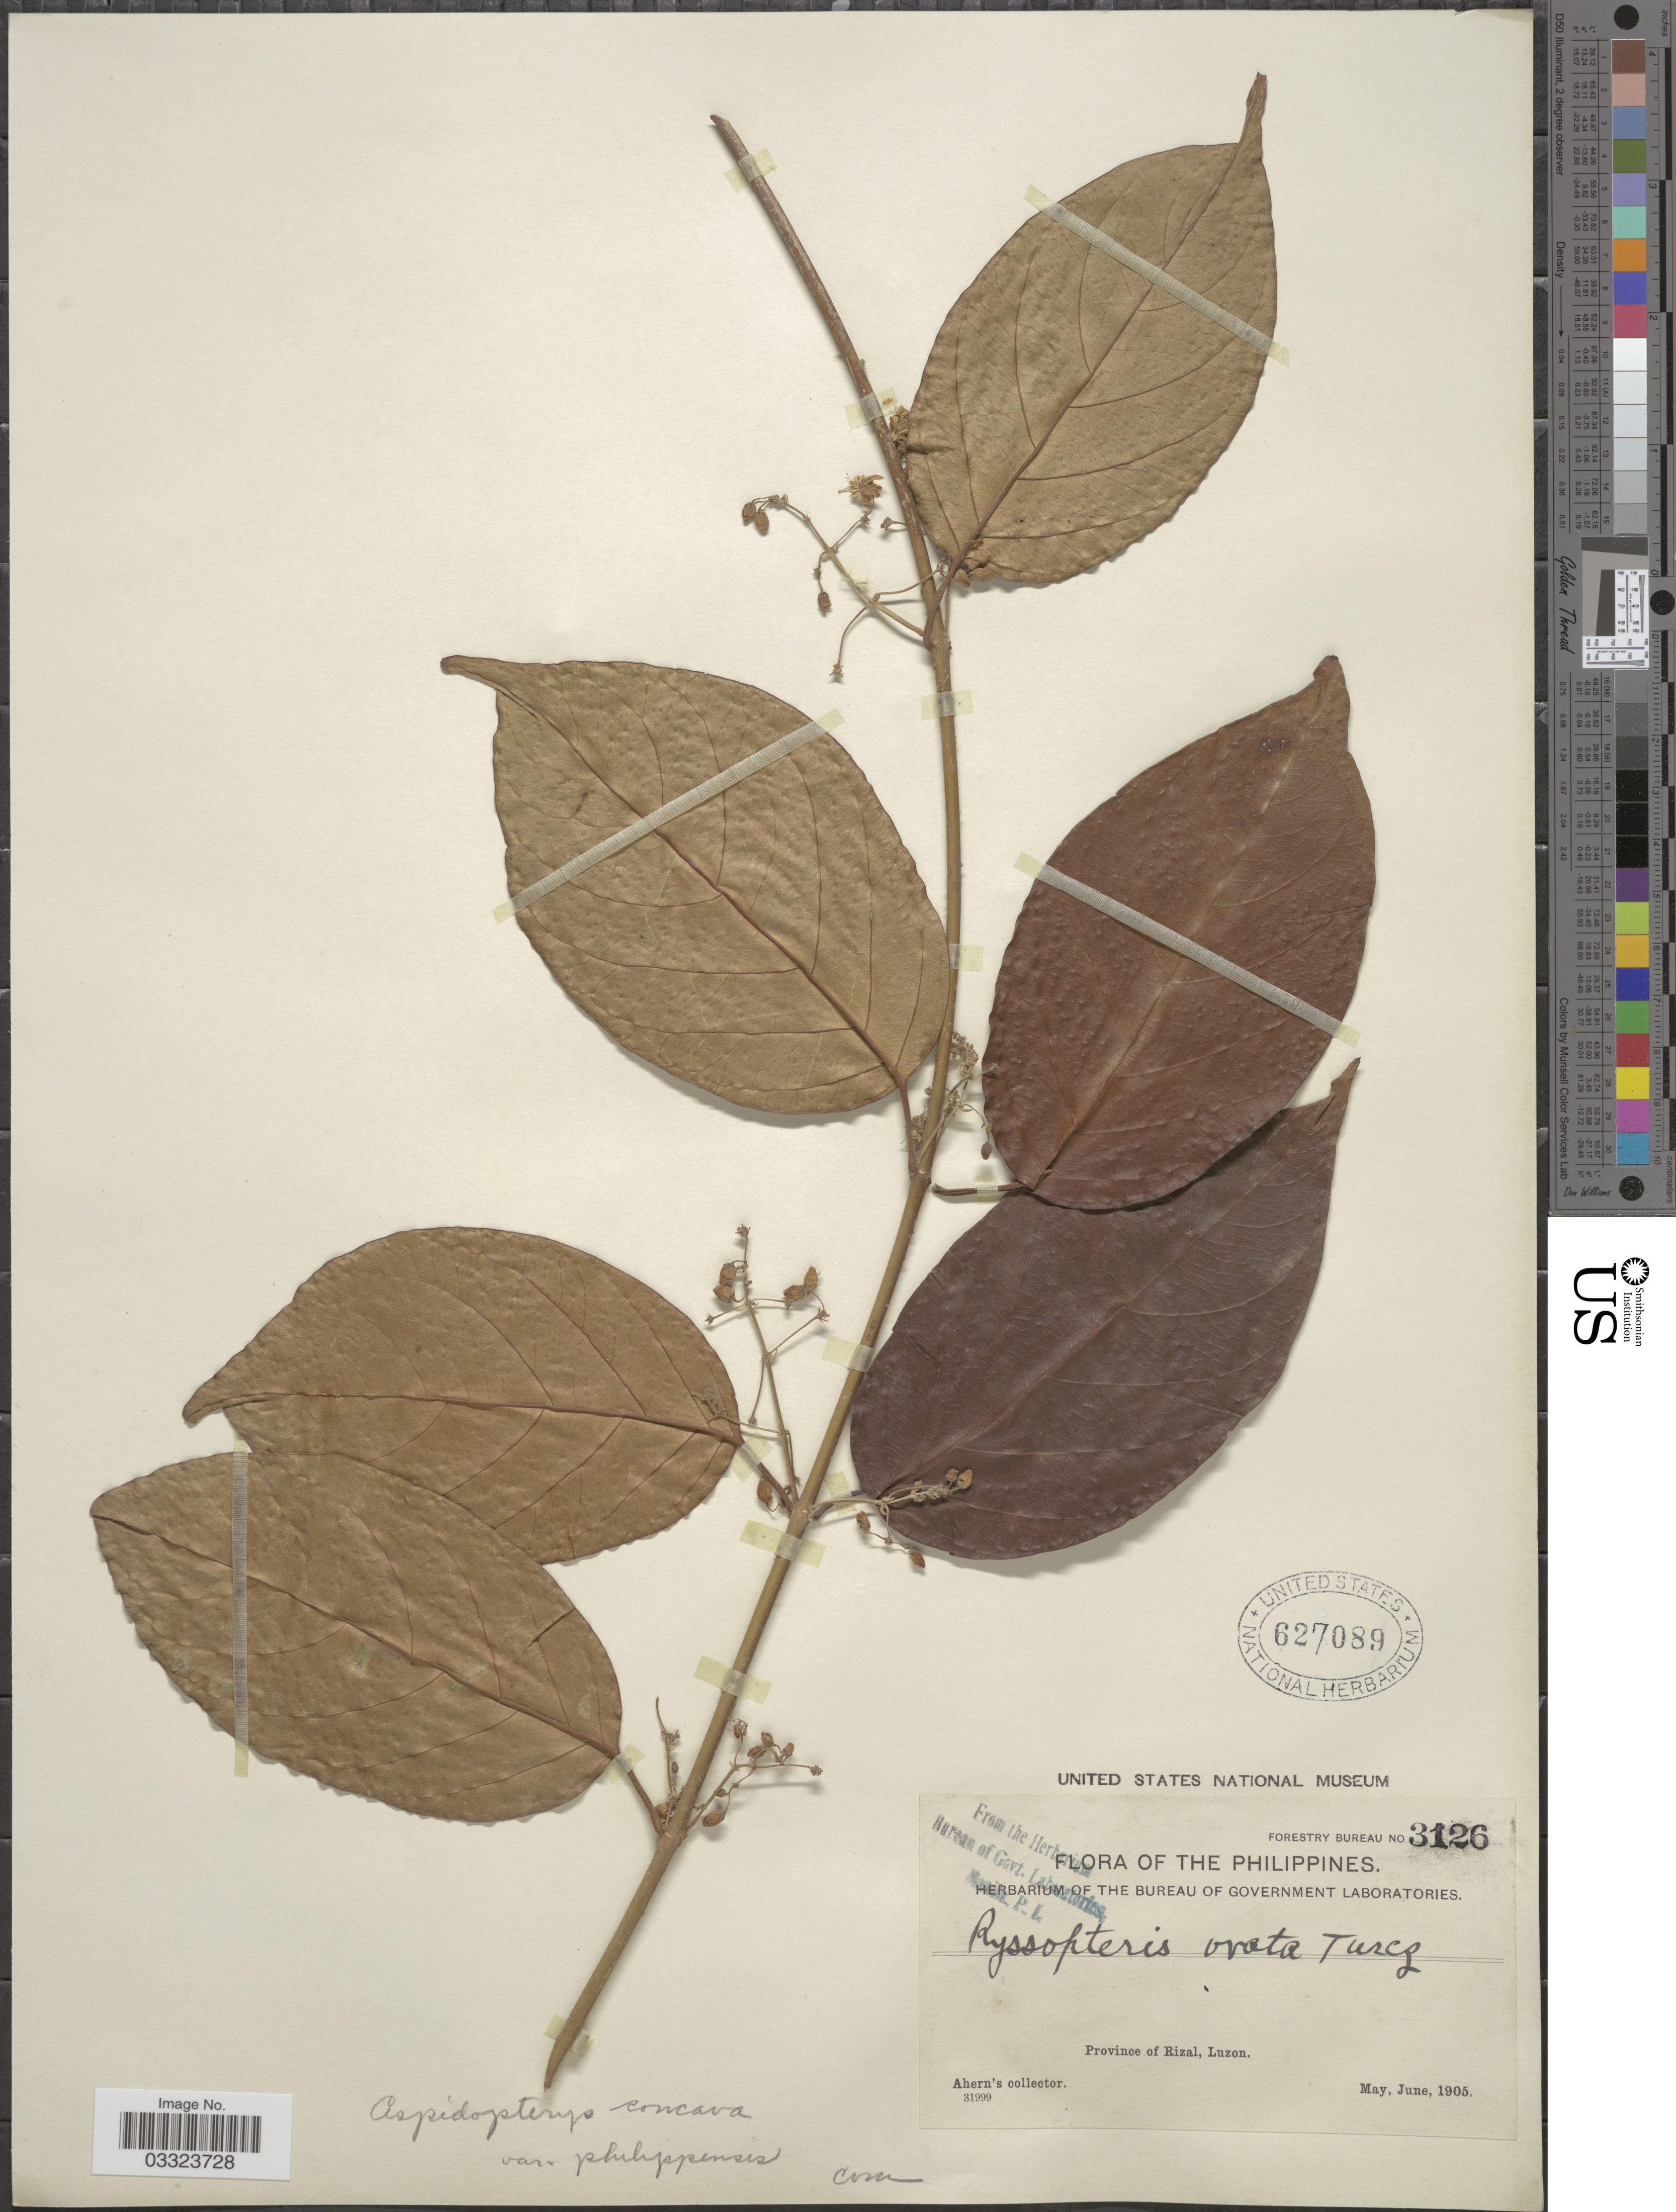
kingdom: Plantae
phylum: Tracheophyta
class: Magnoliopsida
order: Malpighiales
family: Malpighiaceae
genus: Aspidopterys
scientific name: Aspidopterys concava var. philippinensis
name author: Nied.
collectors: Ahern's collector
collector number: Forestry Bureau 3126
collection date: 1905-05/1905-06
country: Philippines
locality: Province of Rizal, Luzon.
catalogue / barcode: US 627089